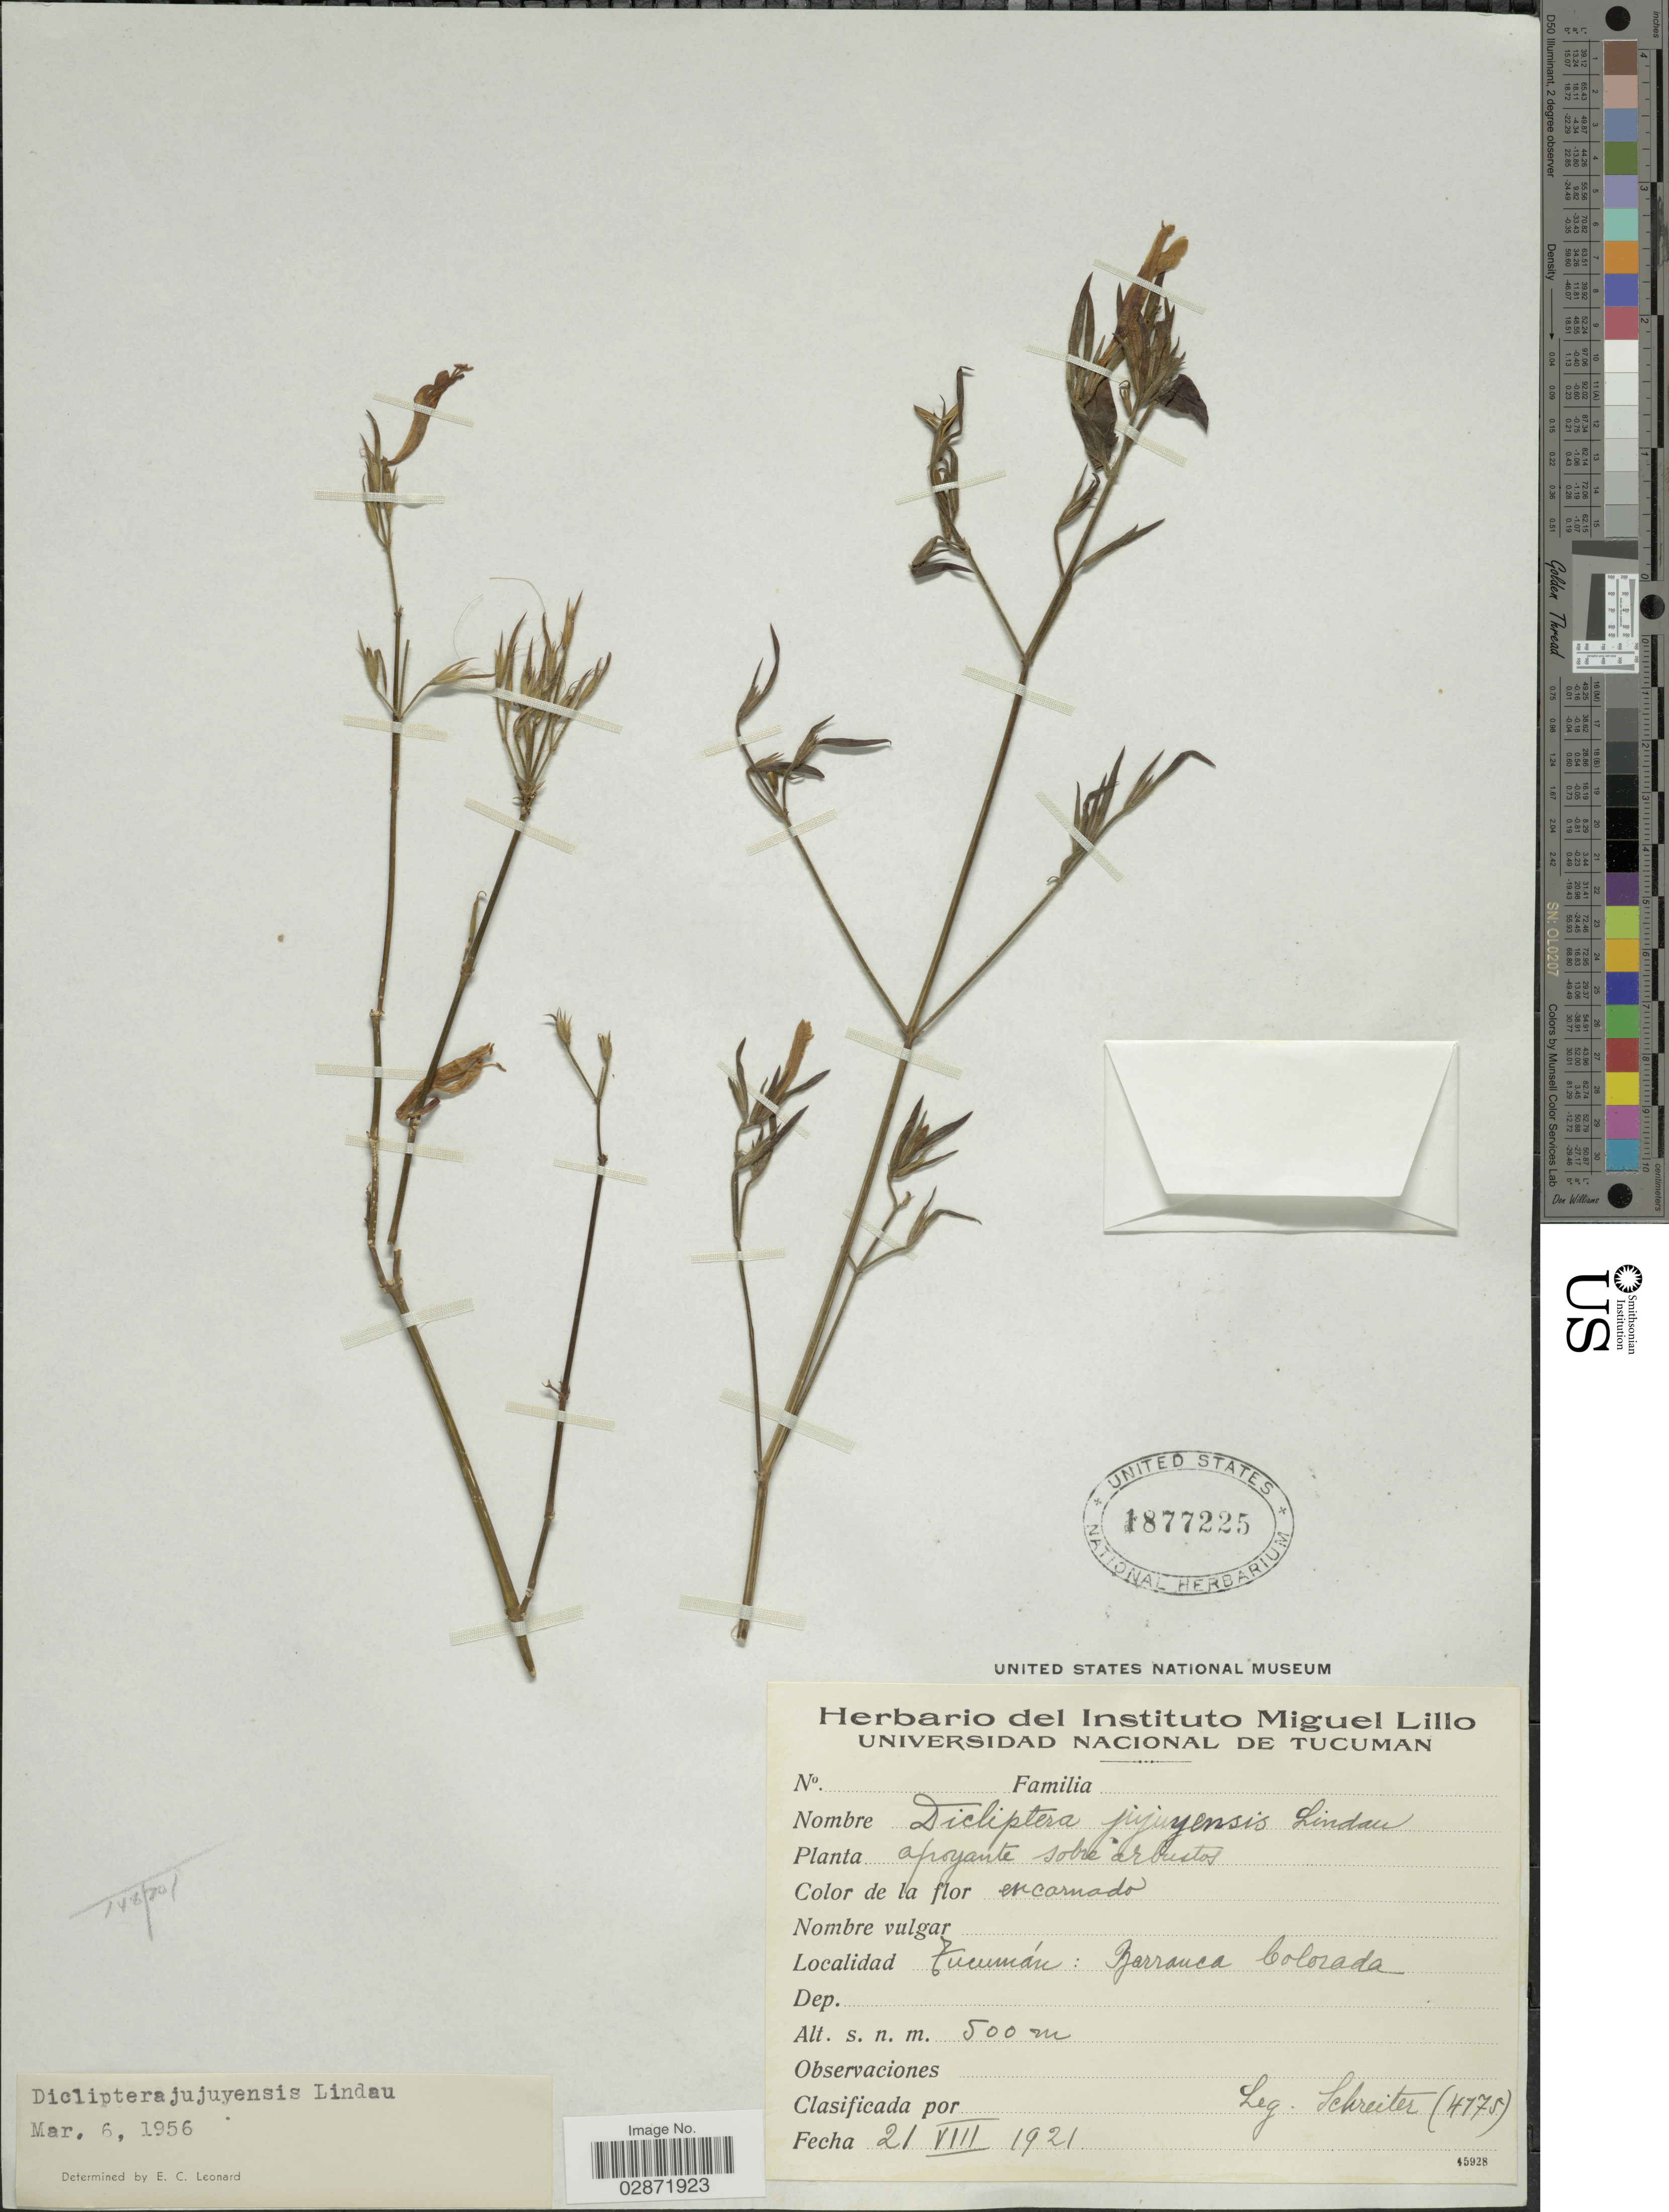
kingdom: Plantae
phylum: Tracheophyta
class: Magnoliopsida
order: Lamiales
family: Acanthaceae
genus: Dicliptera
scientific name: Dicliptera jujuyensis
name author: Lindau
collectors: -. Schreiter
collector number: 4175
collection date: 1921-08-21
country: Argentina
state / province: Tucuman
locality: Barranca Colorada.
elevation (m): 500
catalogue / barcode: US 1877225